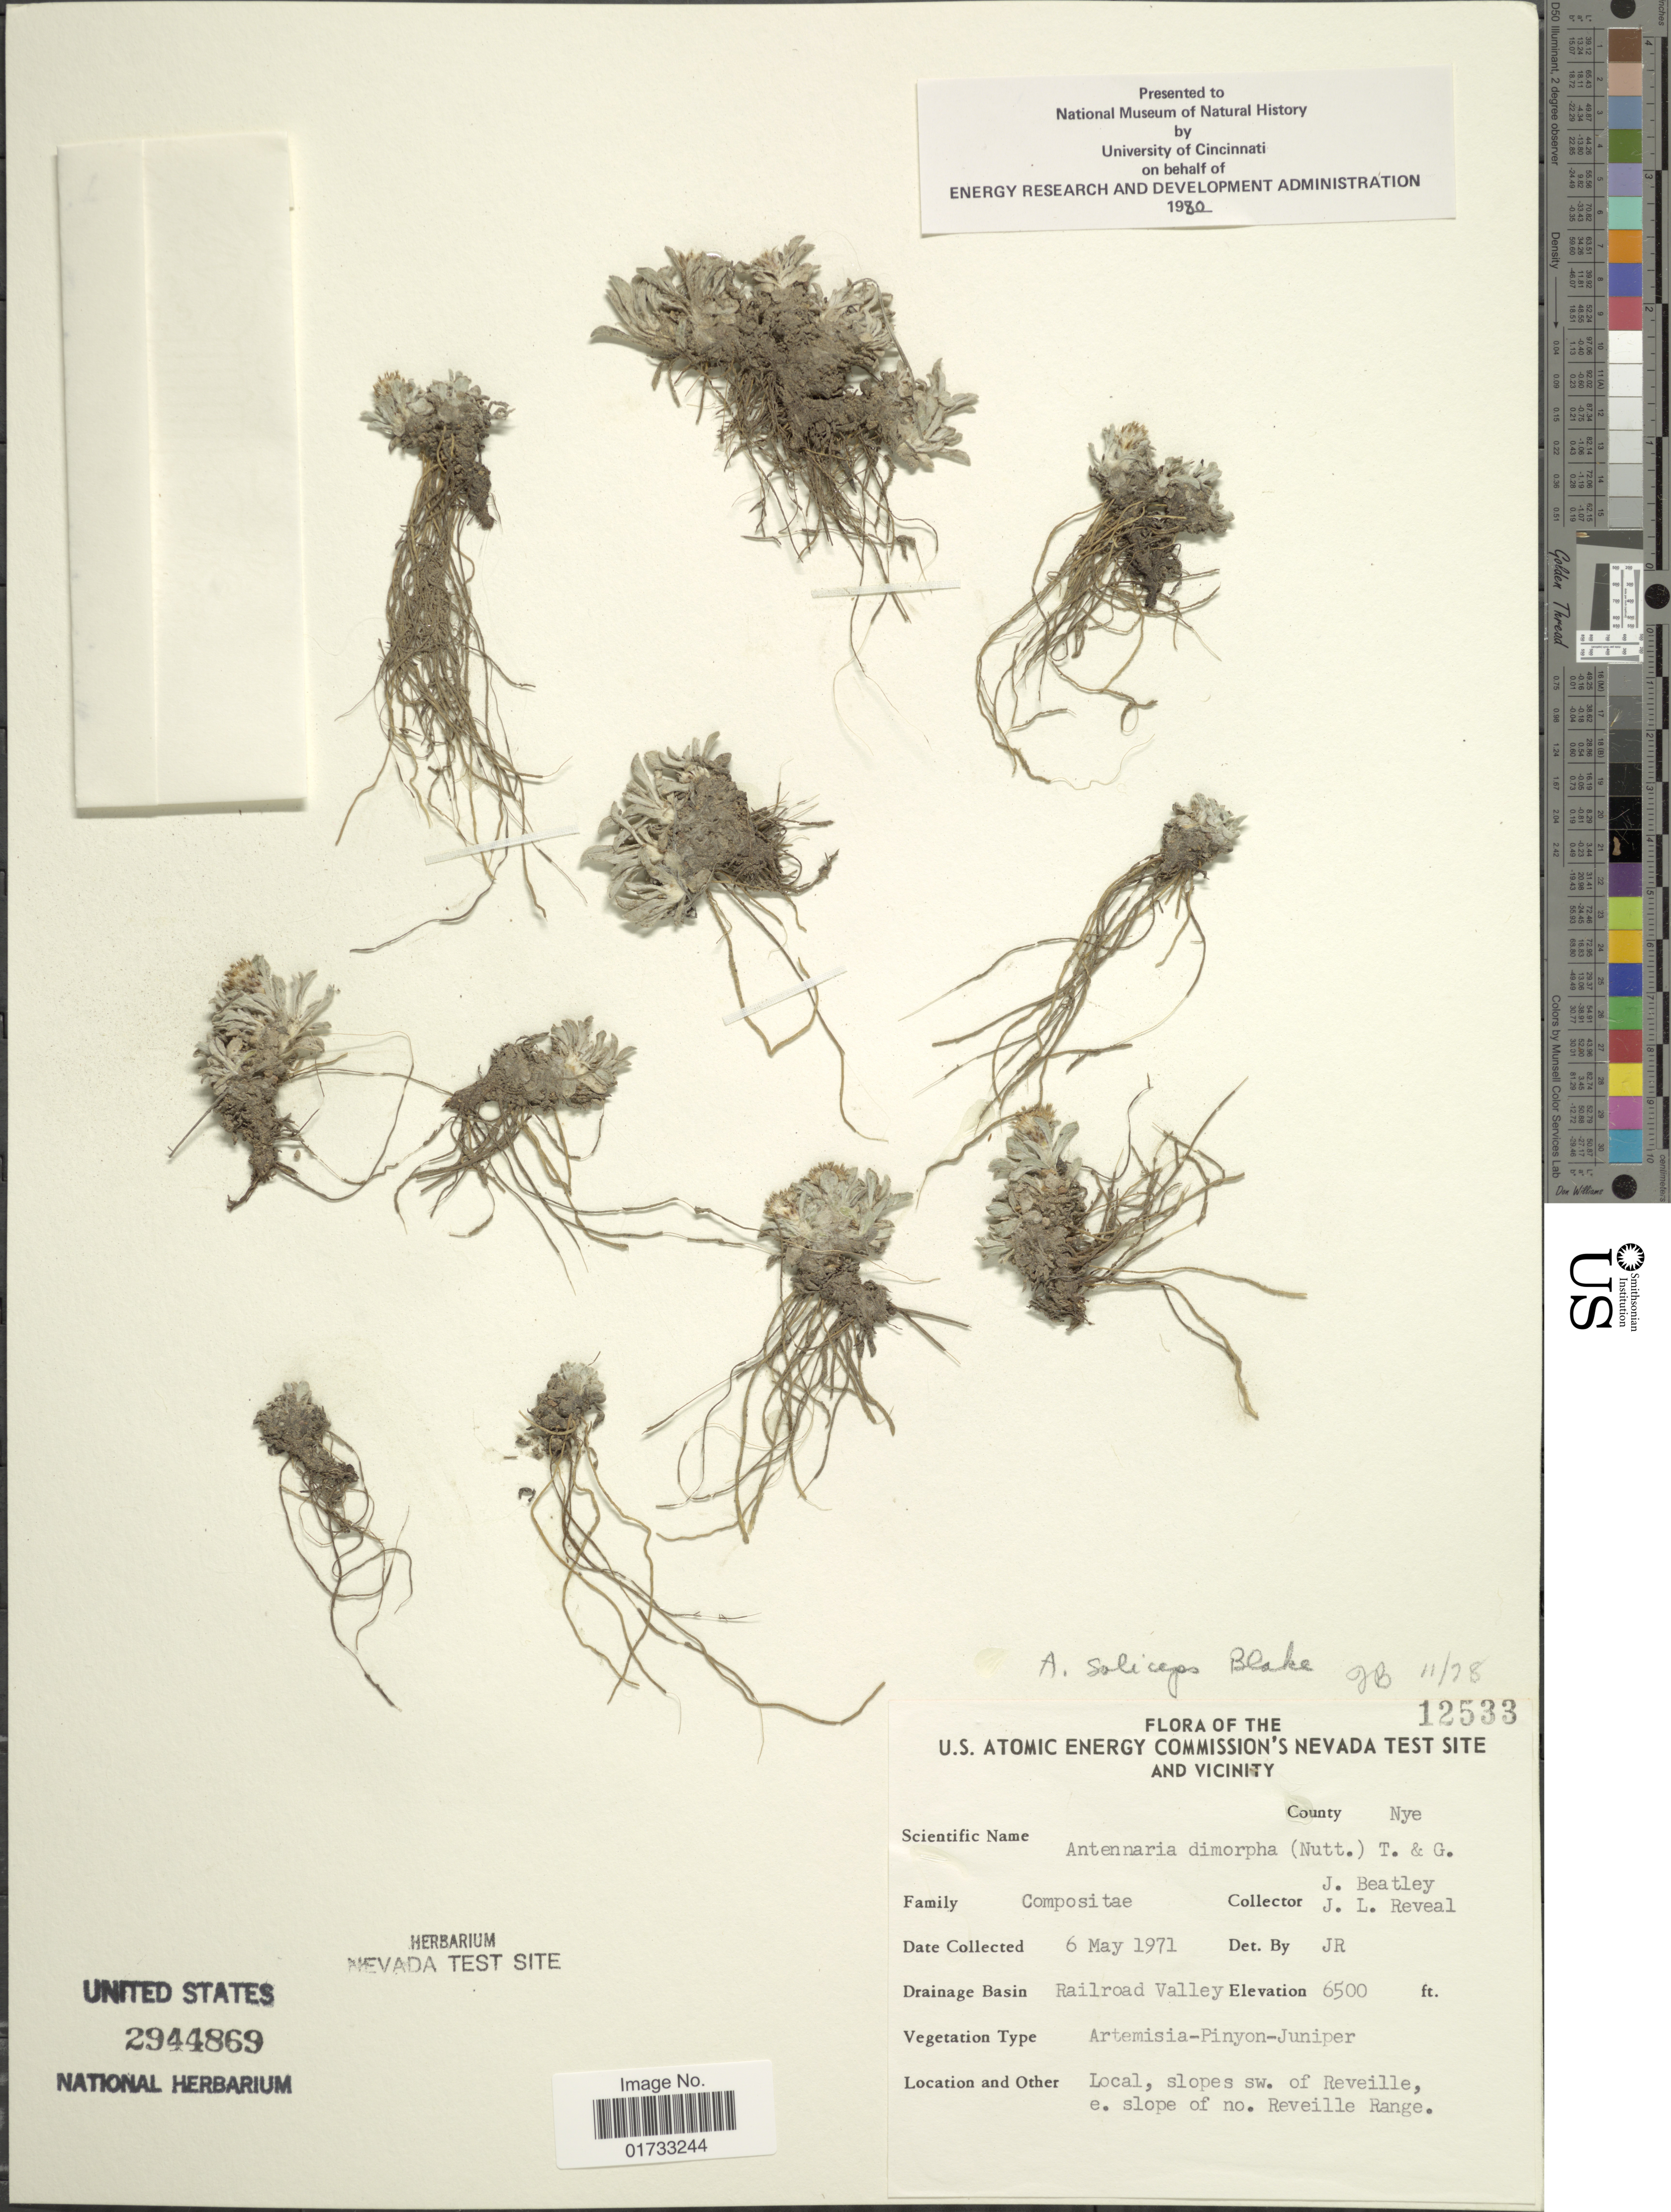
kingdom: Plantae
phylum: Tracheophyta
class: Magnoliopsida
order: Asterales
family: Asteraceae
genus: Antennaria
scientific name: Antennaria soliceps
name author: S.F. Blake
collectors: J. C. Beatley & J. L. Reveal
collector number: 12533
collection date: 1971-05-06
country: United States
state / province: Nevada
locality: U.S. Atomic Energy Commision's Nevada Test Site and vicinity, Railroad Valley, slopes sw. of Reveille, e. slope of no. Reveille Range, County Nye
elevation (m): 1981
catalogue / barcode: US 2944869